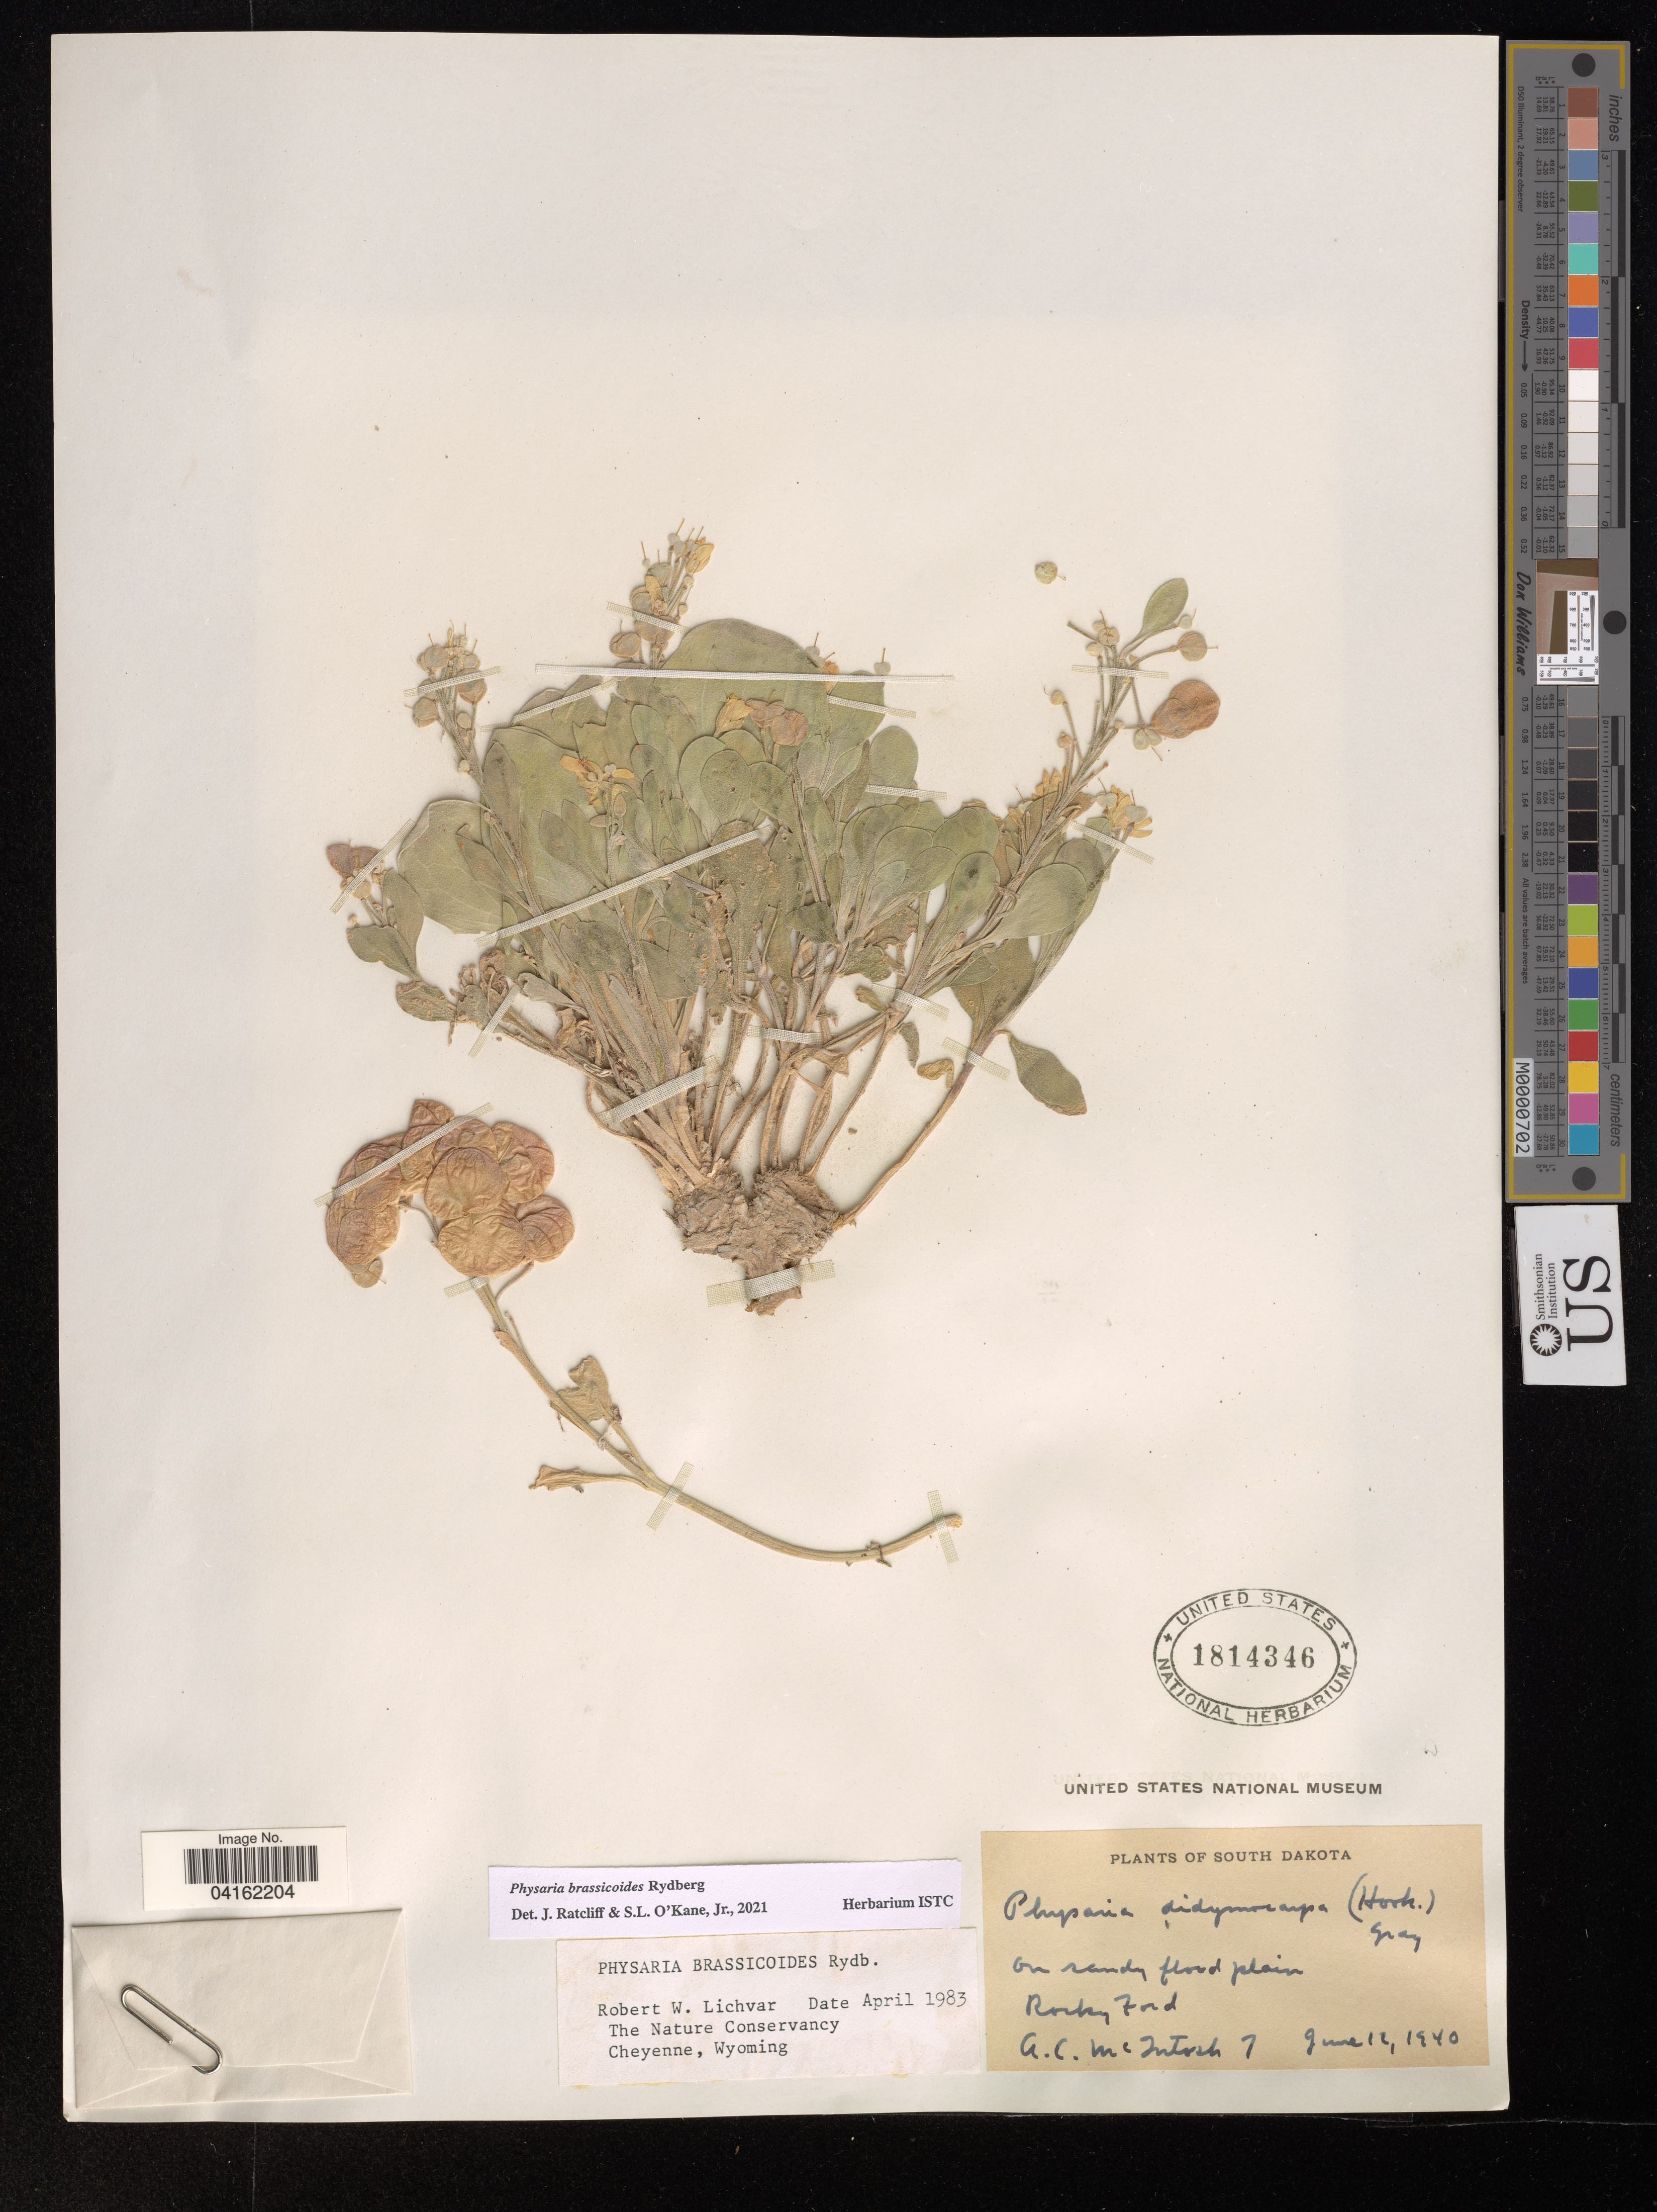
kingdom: Plantae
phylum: Tracheophyta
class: Magnoliopsida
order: Brassicales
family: Brassicaceae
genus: Physaria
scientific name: Physaria brassicoides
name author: Rydb.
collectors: A. McIntosh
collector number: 7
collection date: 1940-06-12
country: United States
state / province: South Dakota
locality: Rocky Ford.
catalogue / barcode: US 1814346